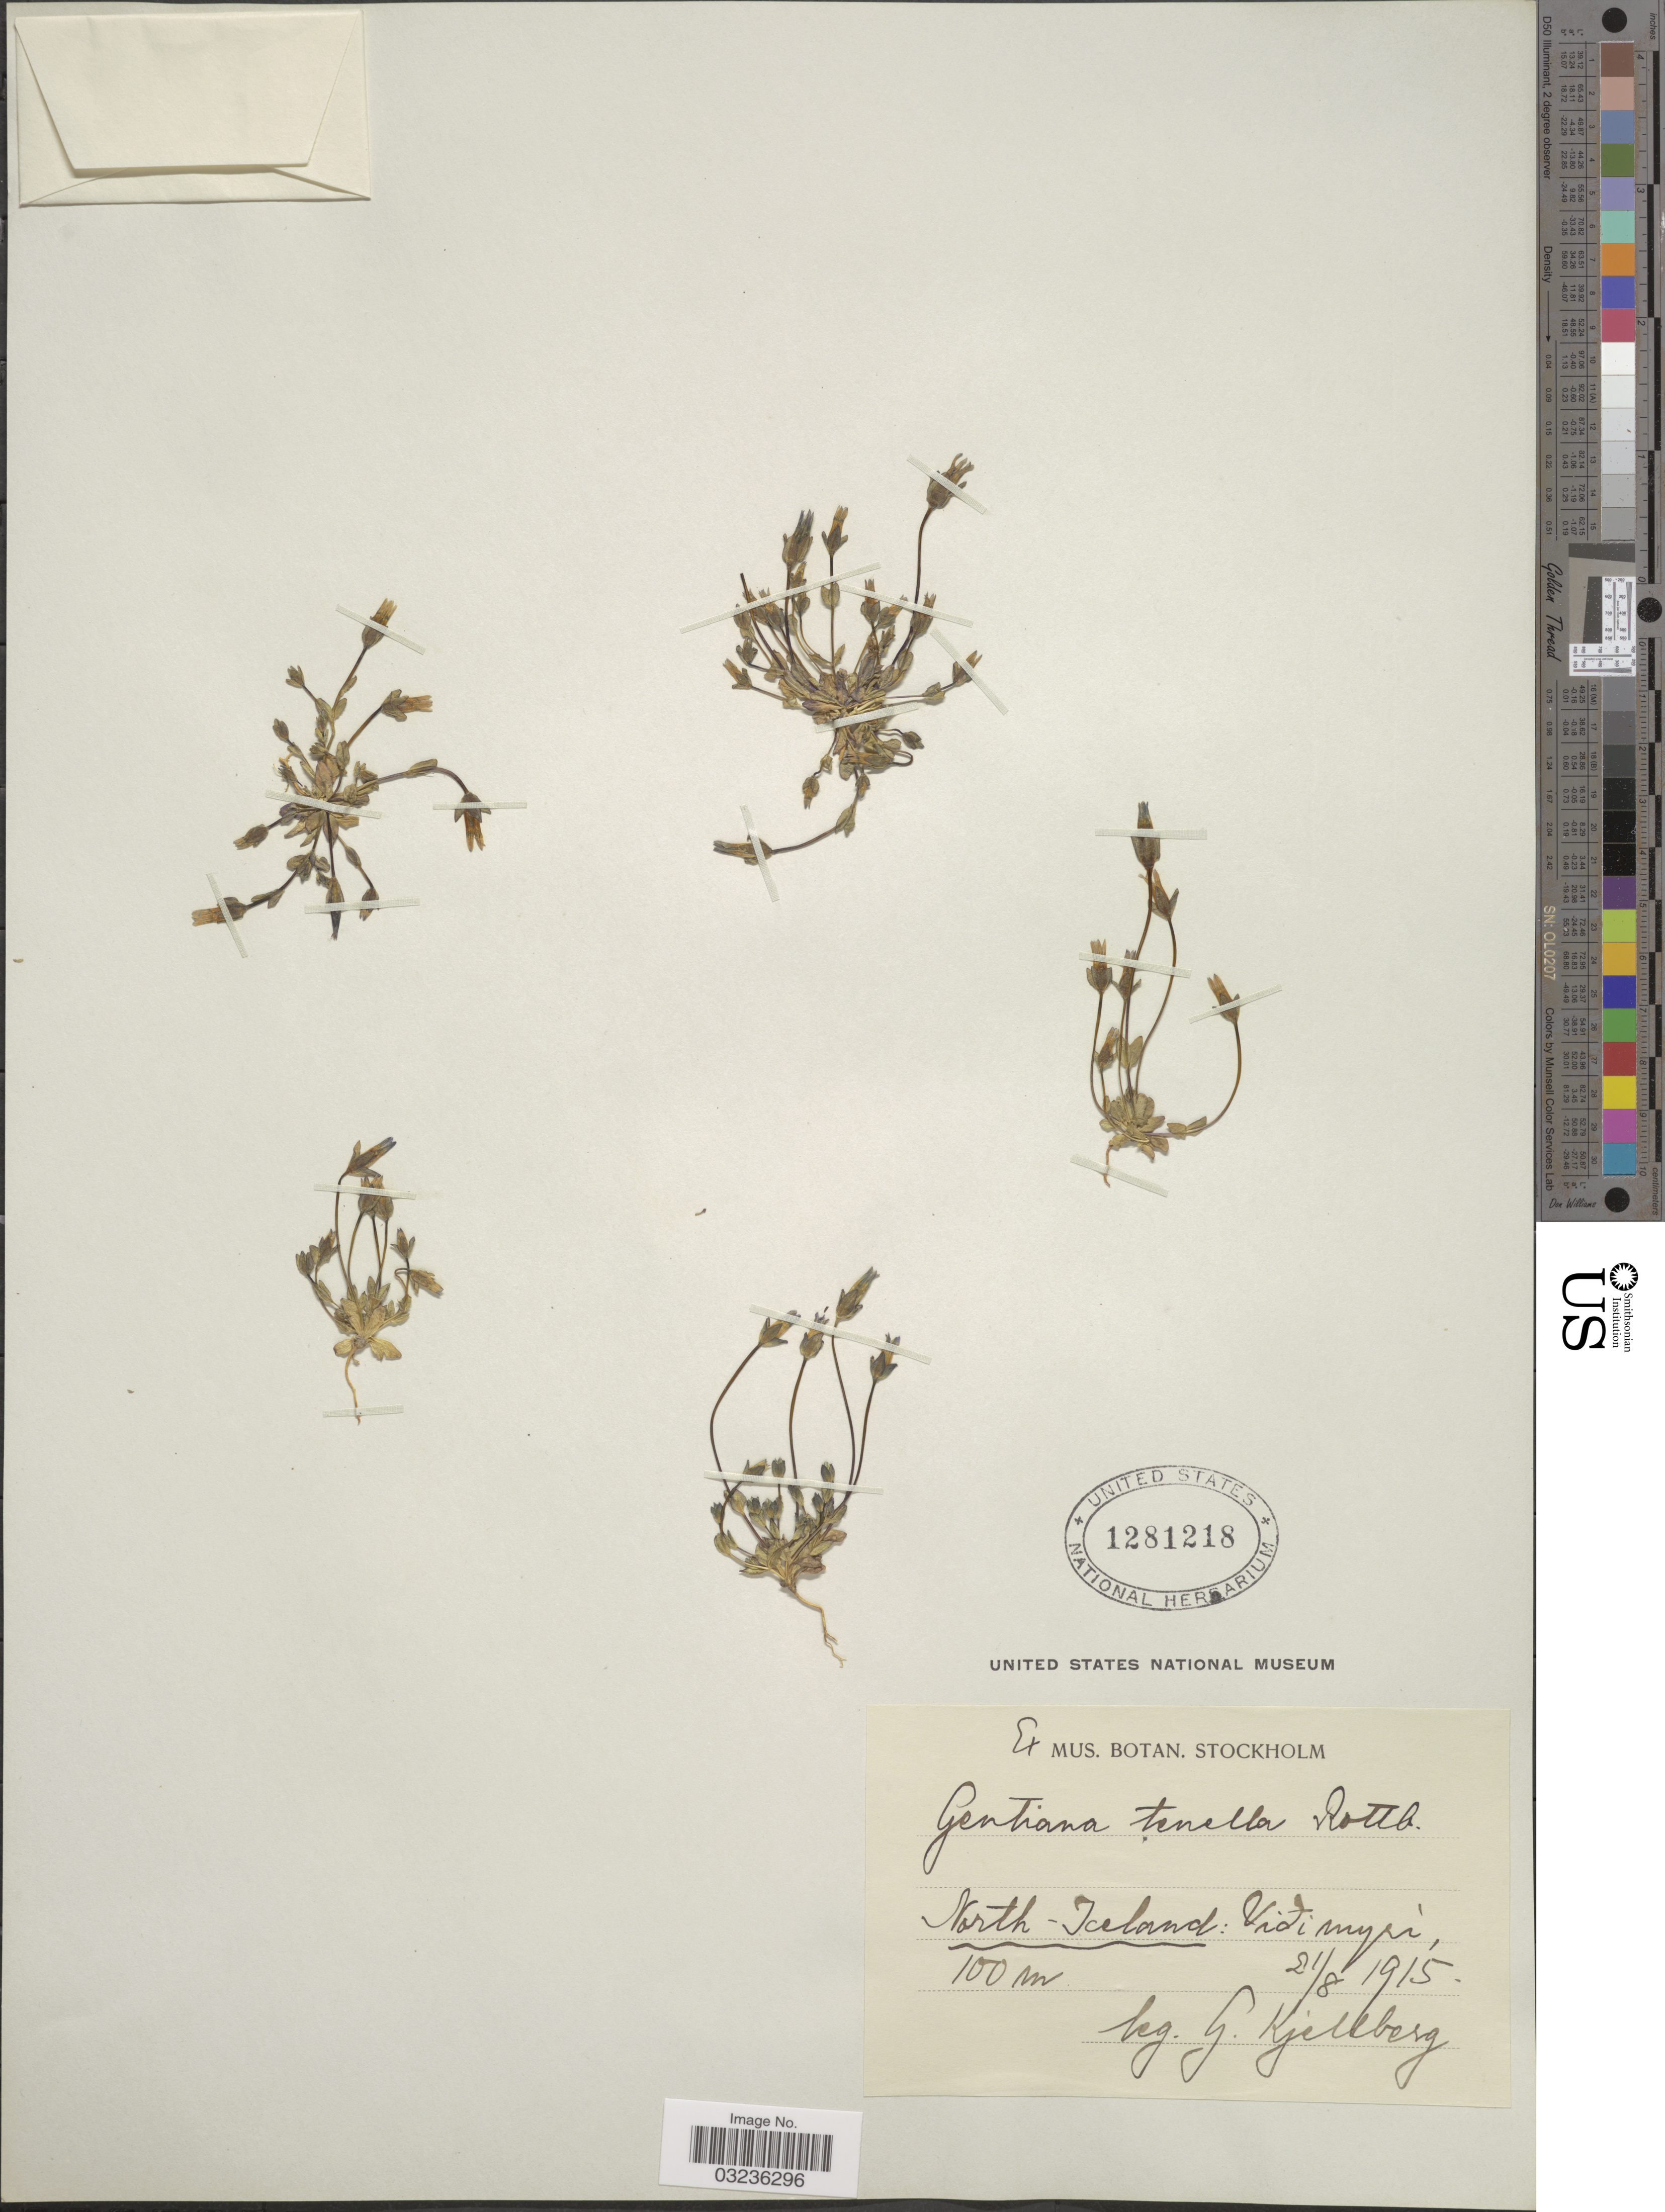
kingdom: Plantae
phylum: Tracheophyta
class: Magnoliopsida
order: Gentianales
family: Gentianaceae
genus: Gentiana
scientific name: Gentiana tenella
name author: Rottb.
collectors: G. Kjellberg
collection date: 1915-08-21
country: Iceland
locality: North-Iceland: Vidimyri.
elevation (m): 100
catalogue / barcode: US 1281218